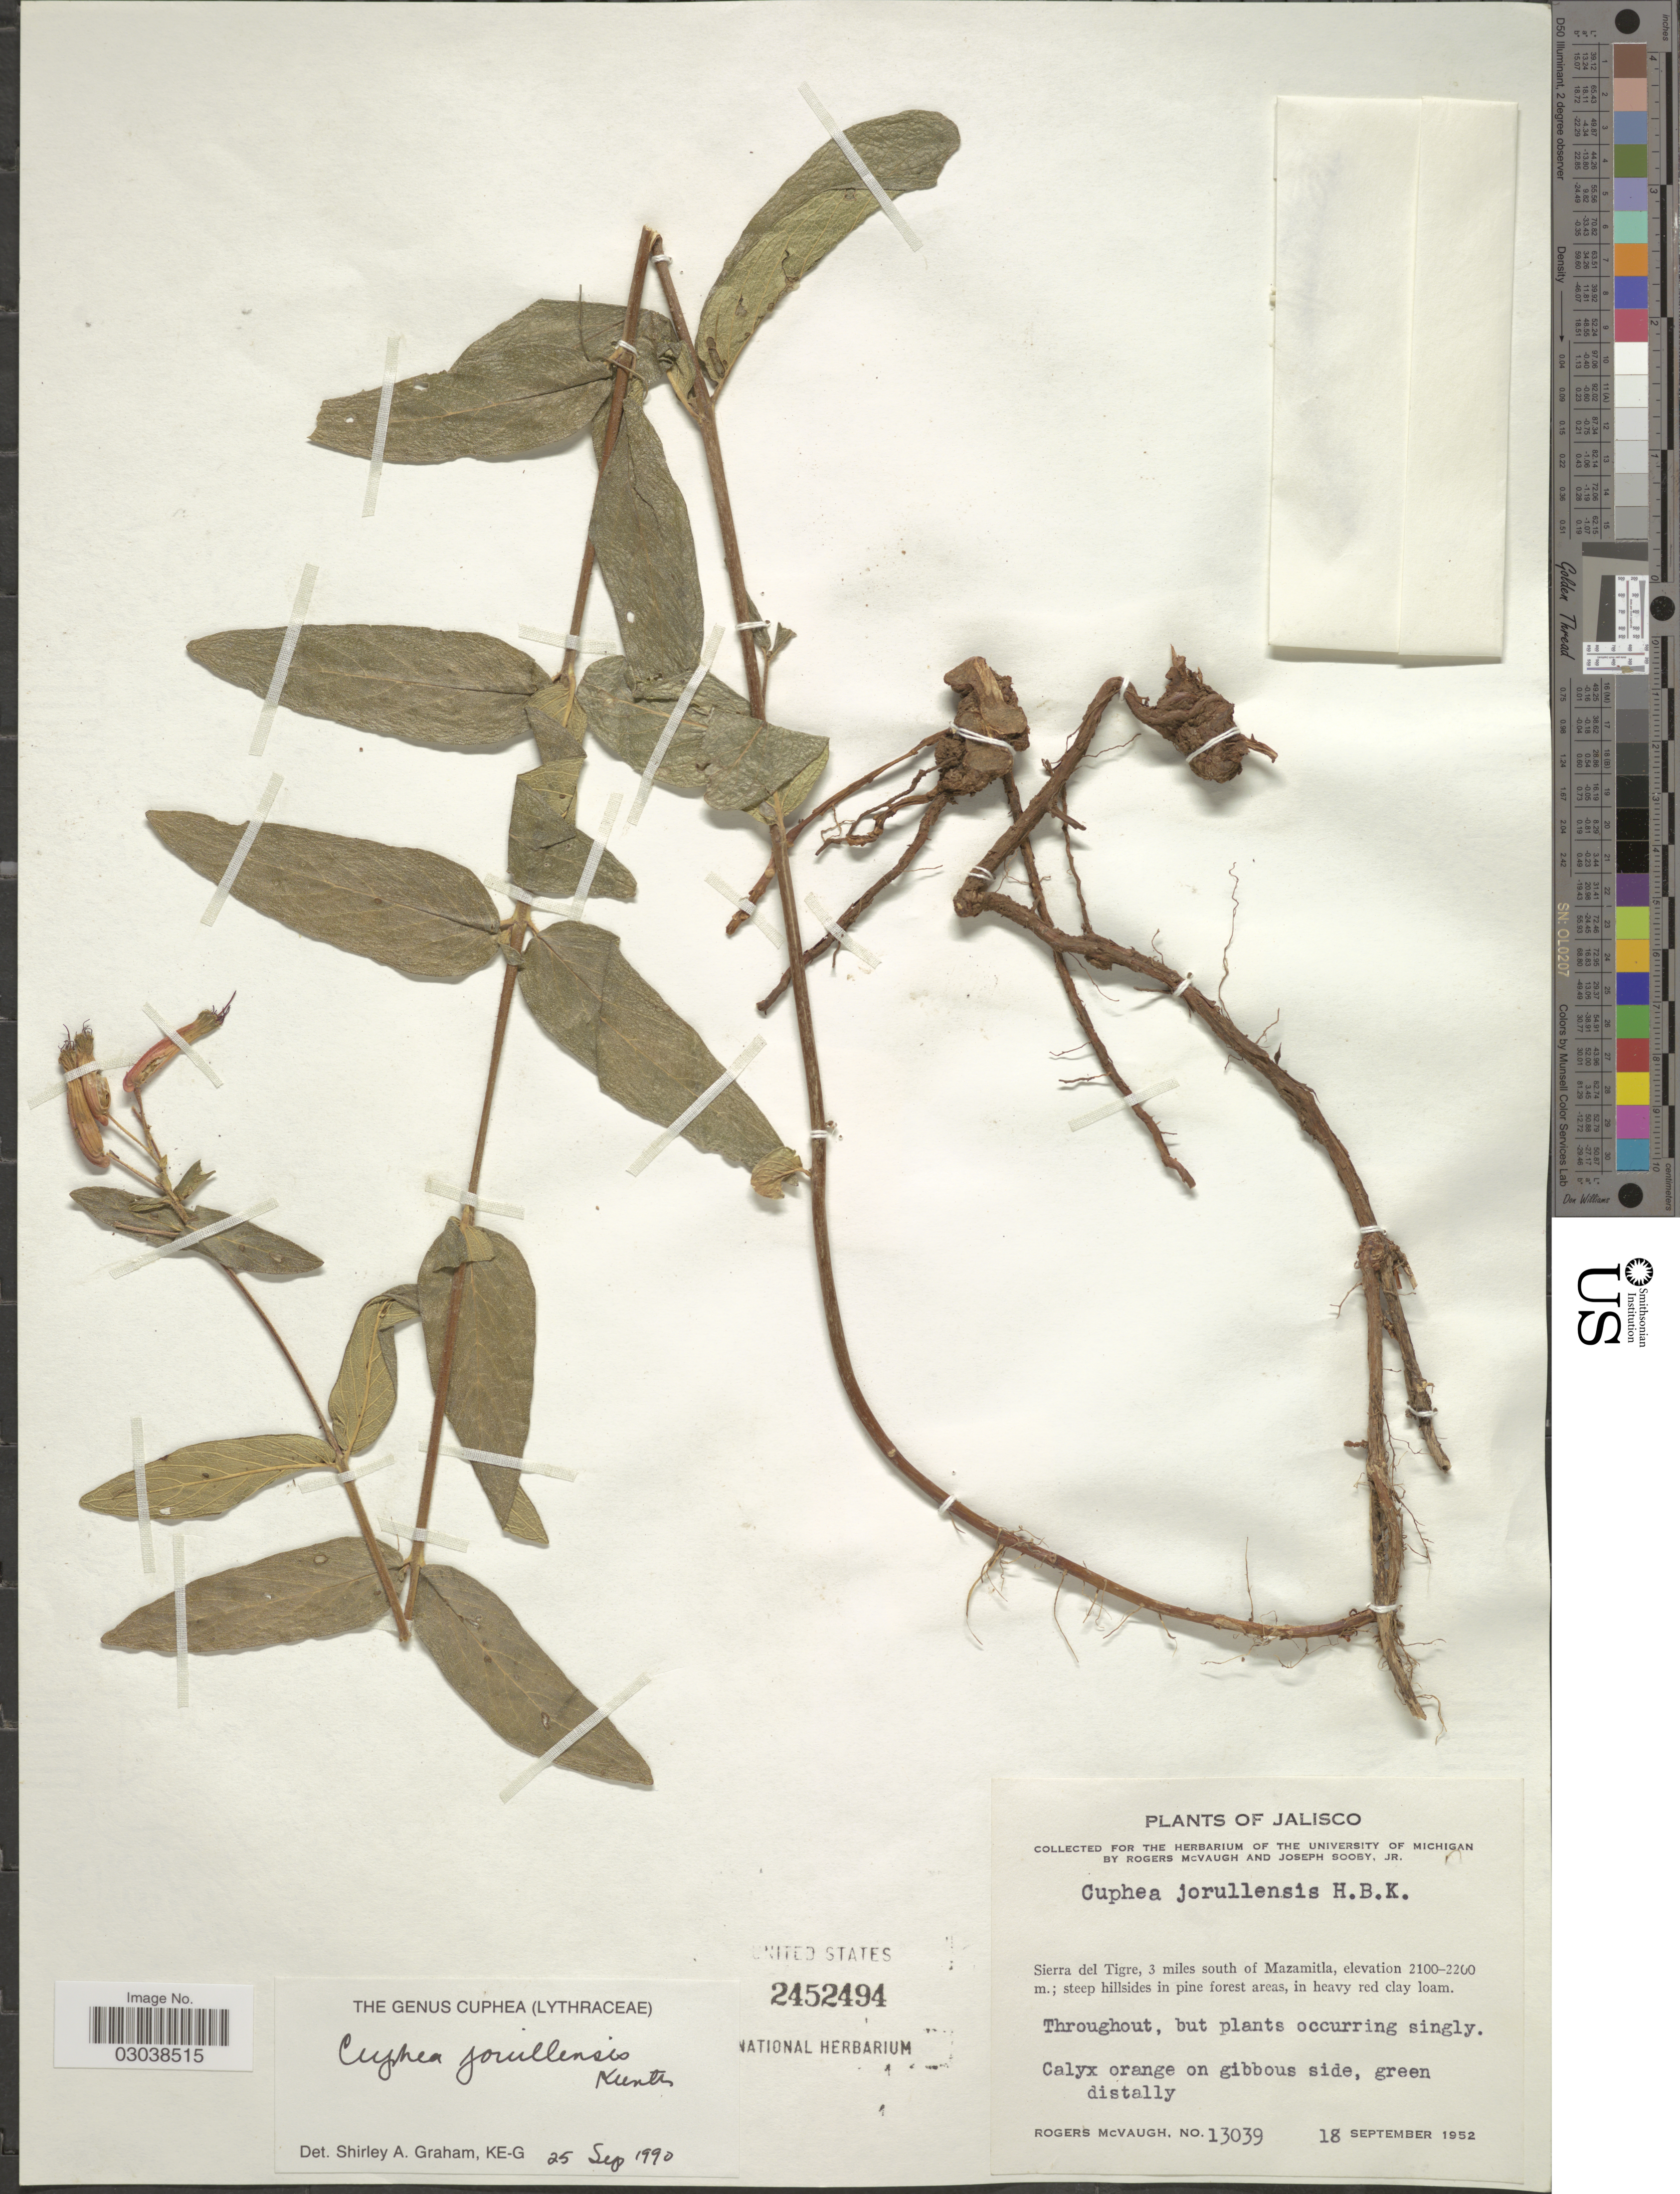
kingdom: Plantae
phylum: Tracheophyta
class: Magnoliopsida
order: Myrtales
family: Lythraceae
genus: Cuphea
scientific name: Cuphea jorullensis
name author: Kunth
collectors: R. McVaugh & J. Sooby Jr.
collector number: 13039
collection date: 1952-09-18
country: Mexico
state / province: Jalisco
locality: Sierra del Tigre, 3 miles south of Mazamitla.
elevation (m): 2100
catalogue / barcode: US 2452494